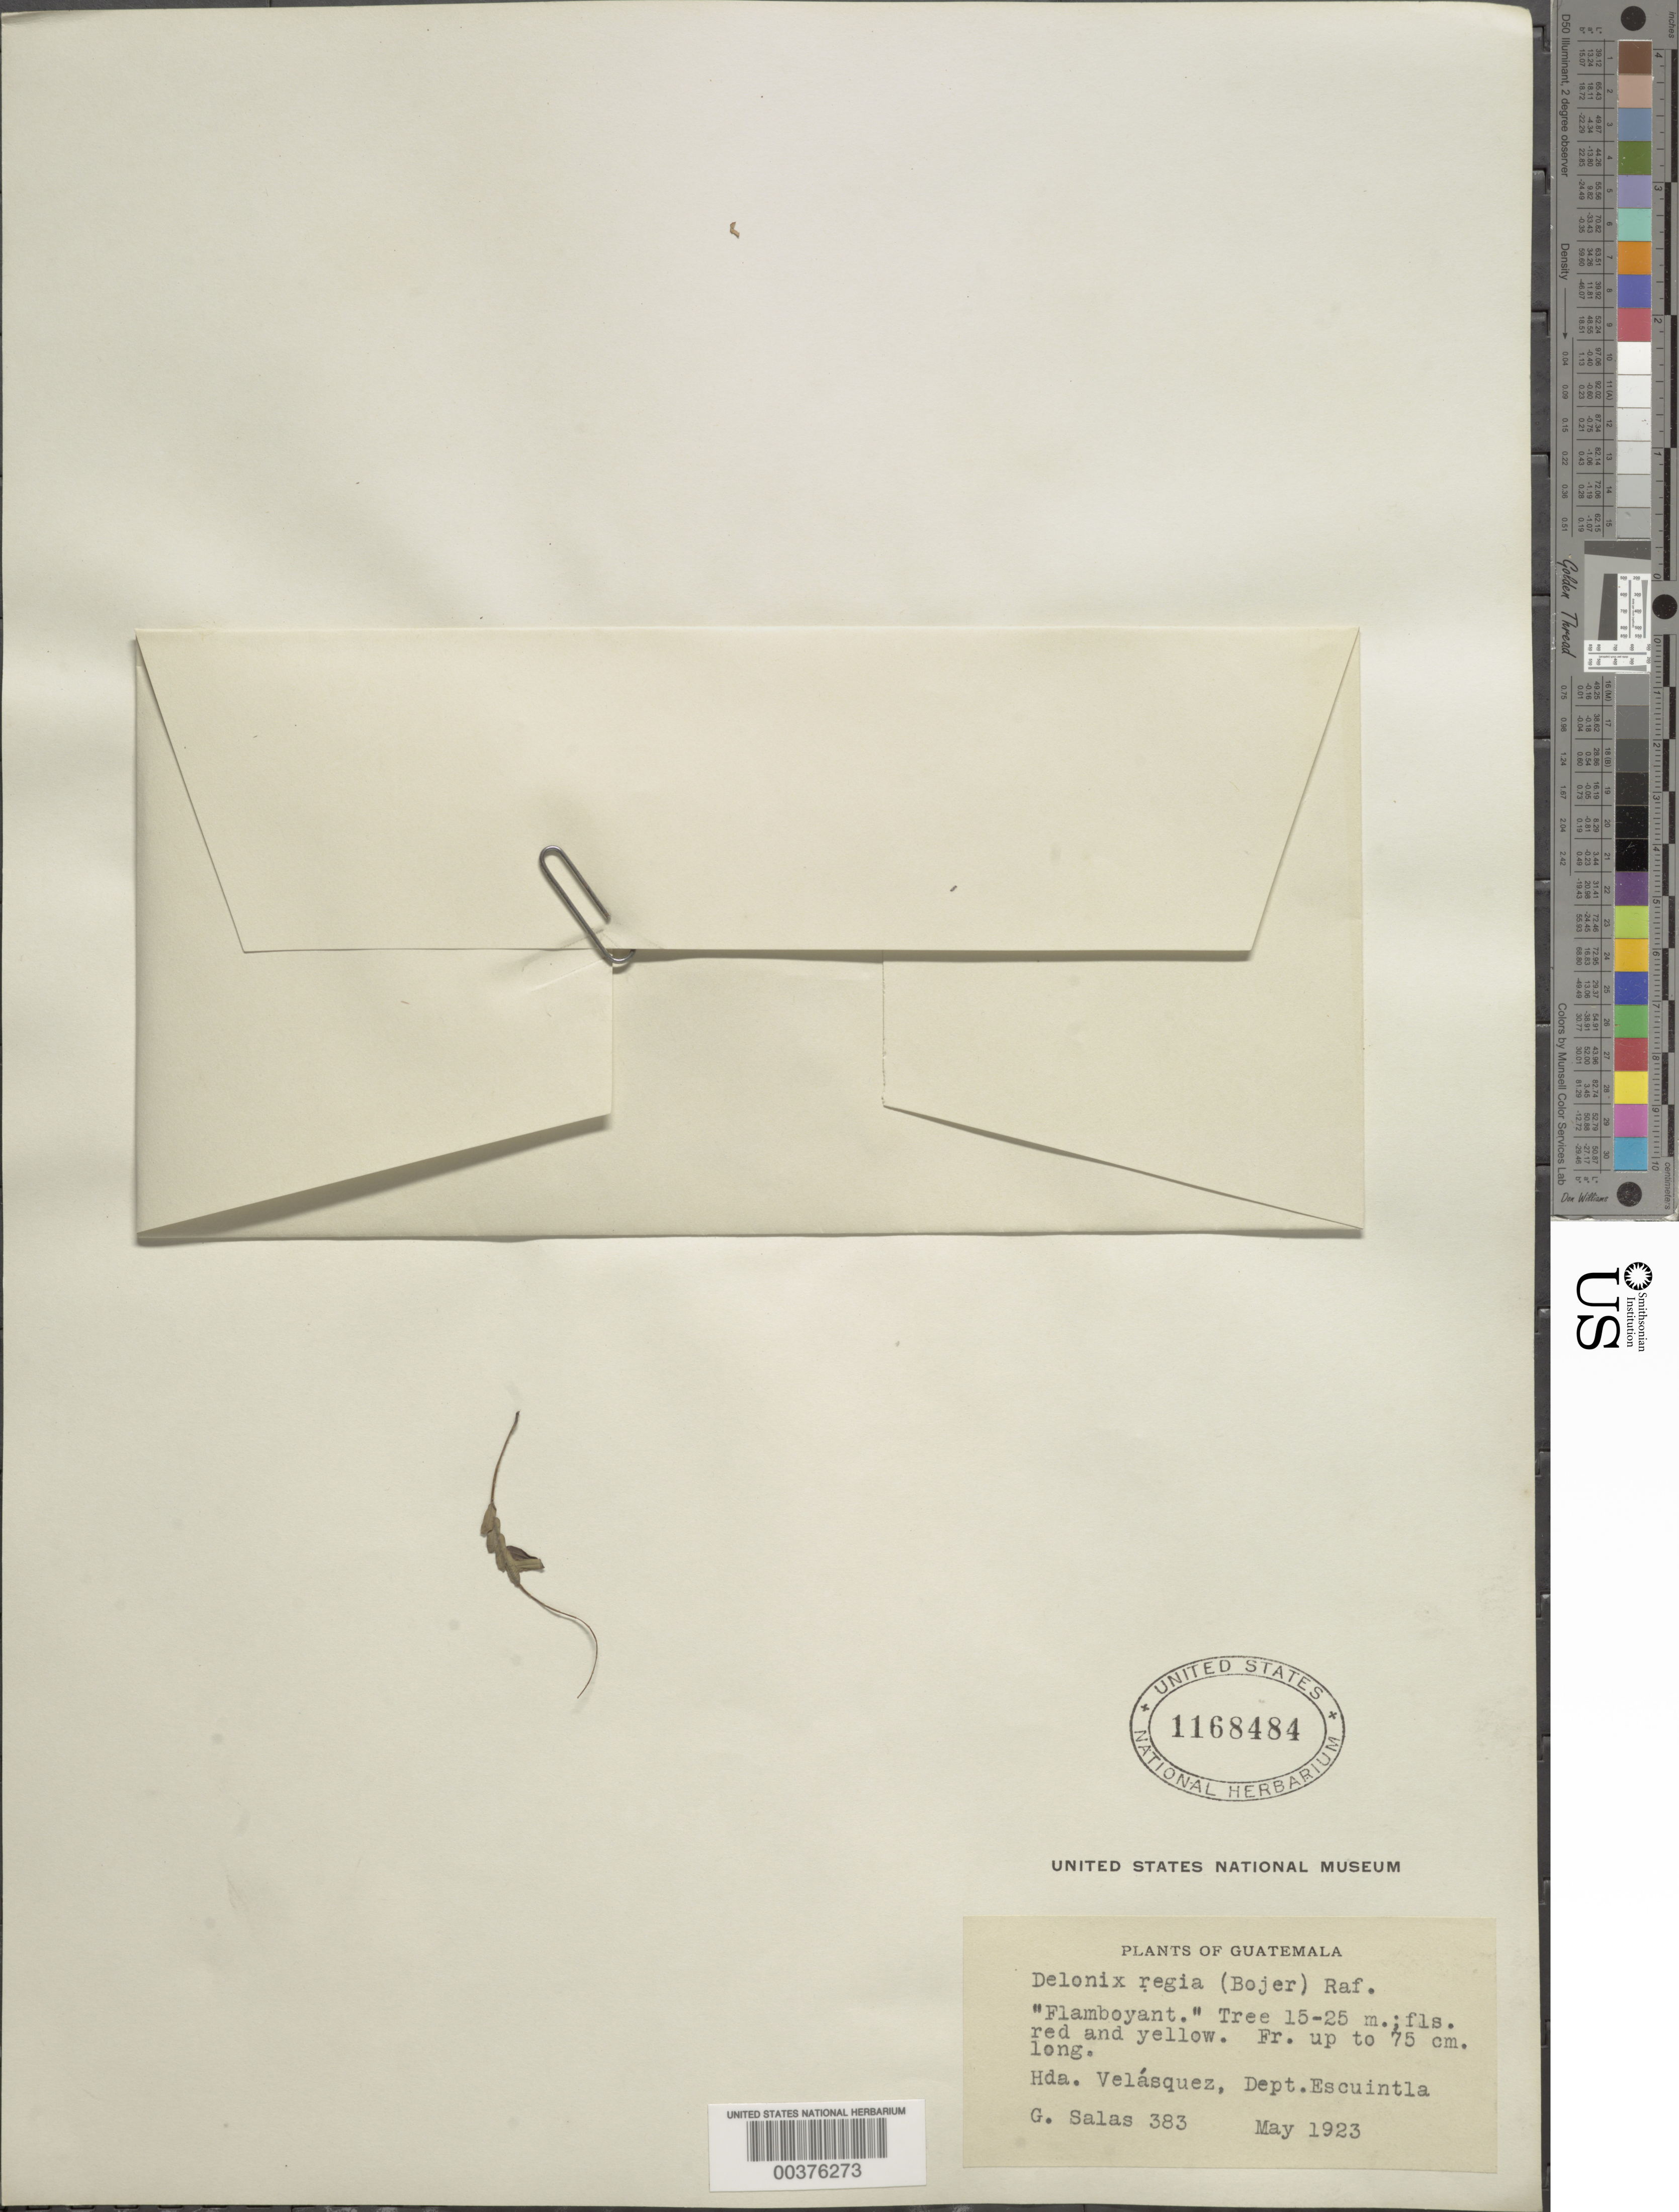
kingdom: Plantae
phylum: Tracheophyta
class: Magnoliopsida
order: Fabales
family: Fabaceae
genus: Delonix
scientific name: Delonix regia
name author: (Bojer ex Hook.) Raf.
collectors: G. Salas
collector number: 383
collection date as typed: May 1923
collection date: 1923-05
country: Guatemala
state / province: Escuintla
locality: Hda. Velasquez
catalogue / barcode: US 1168484